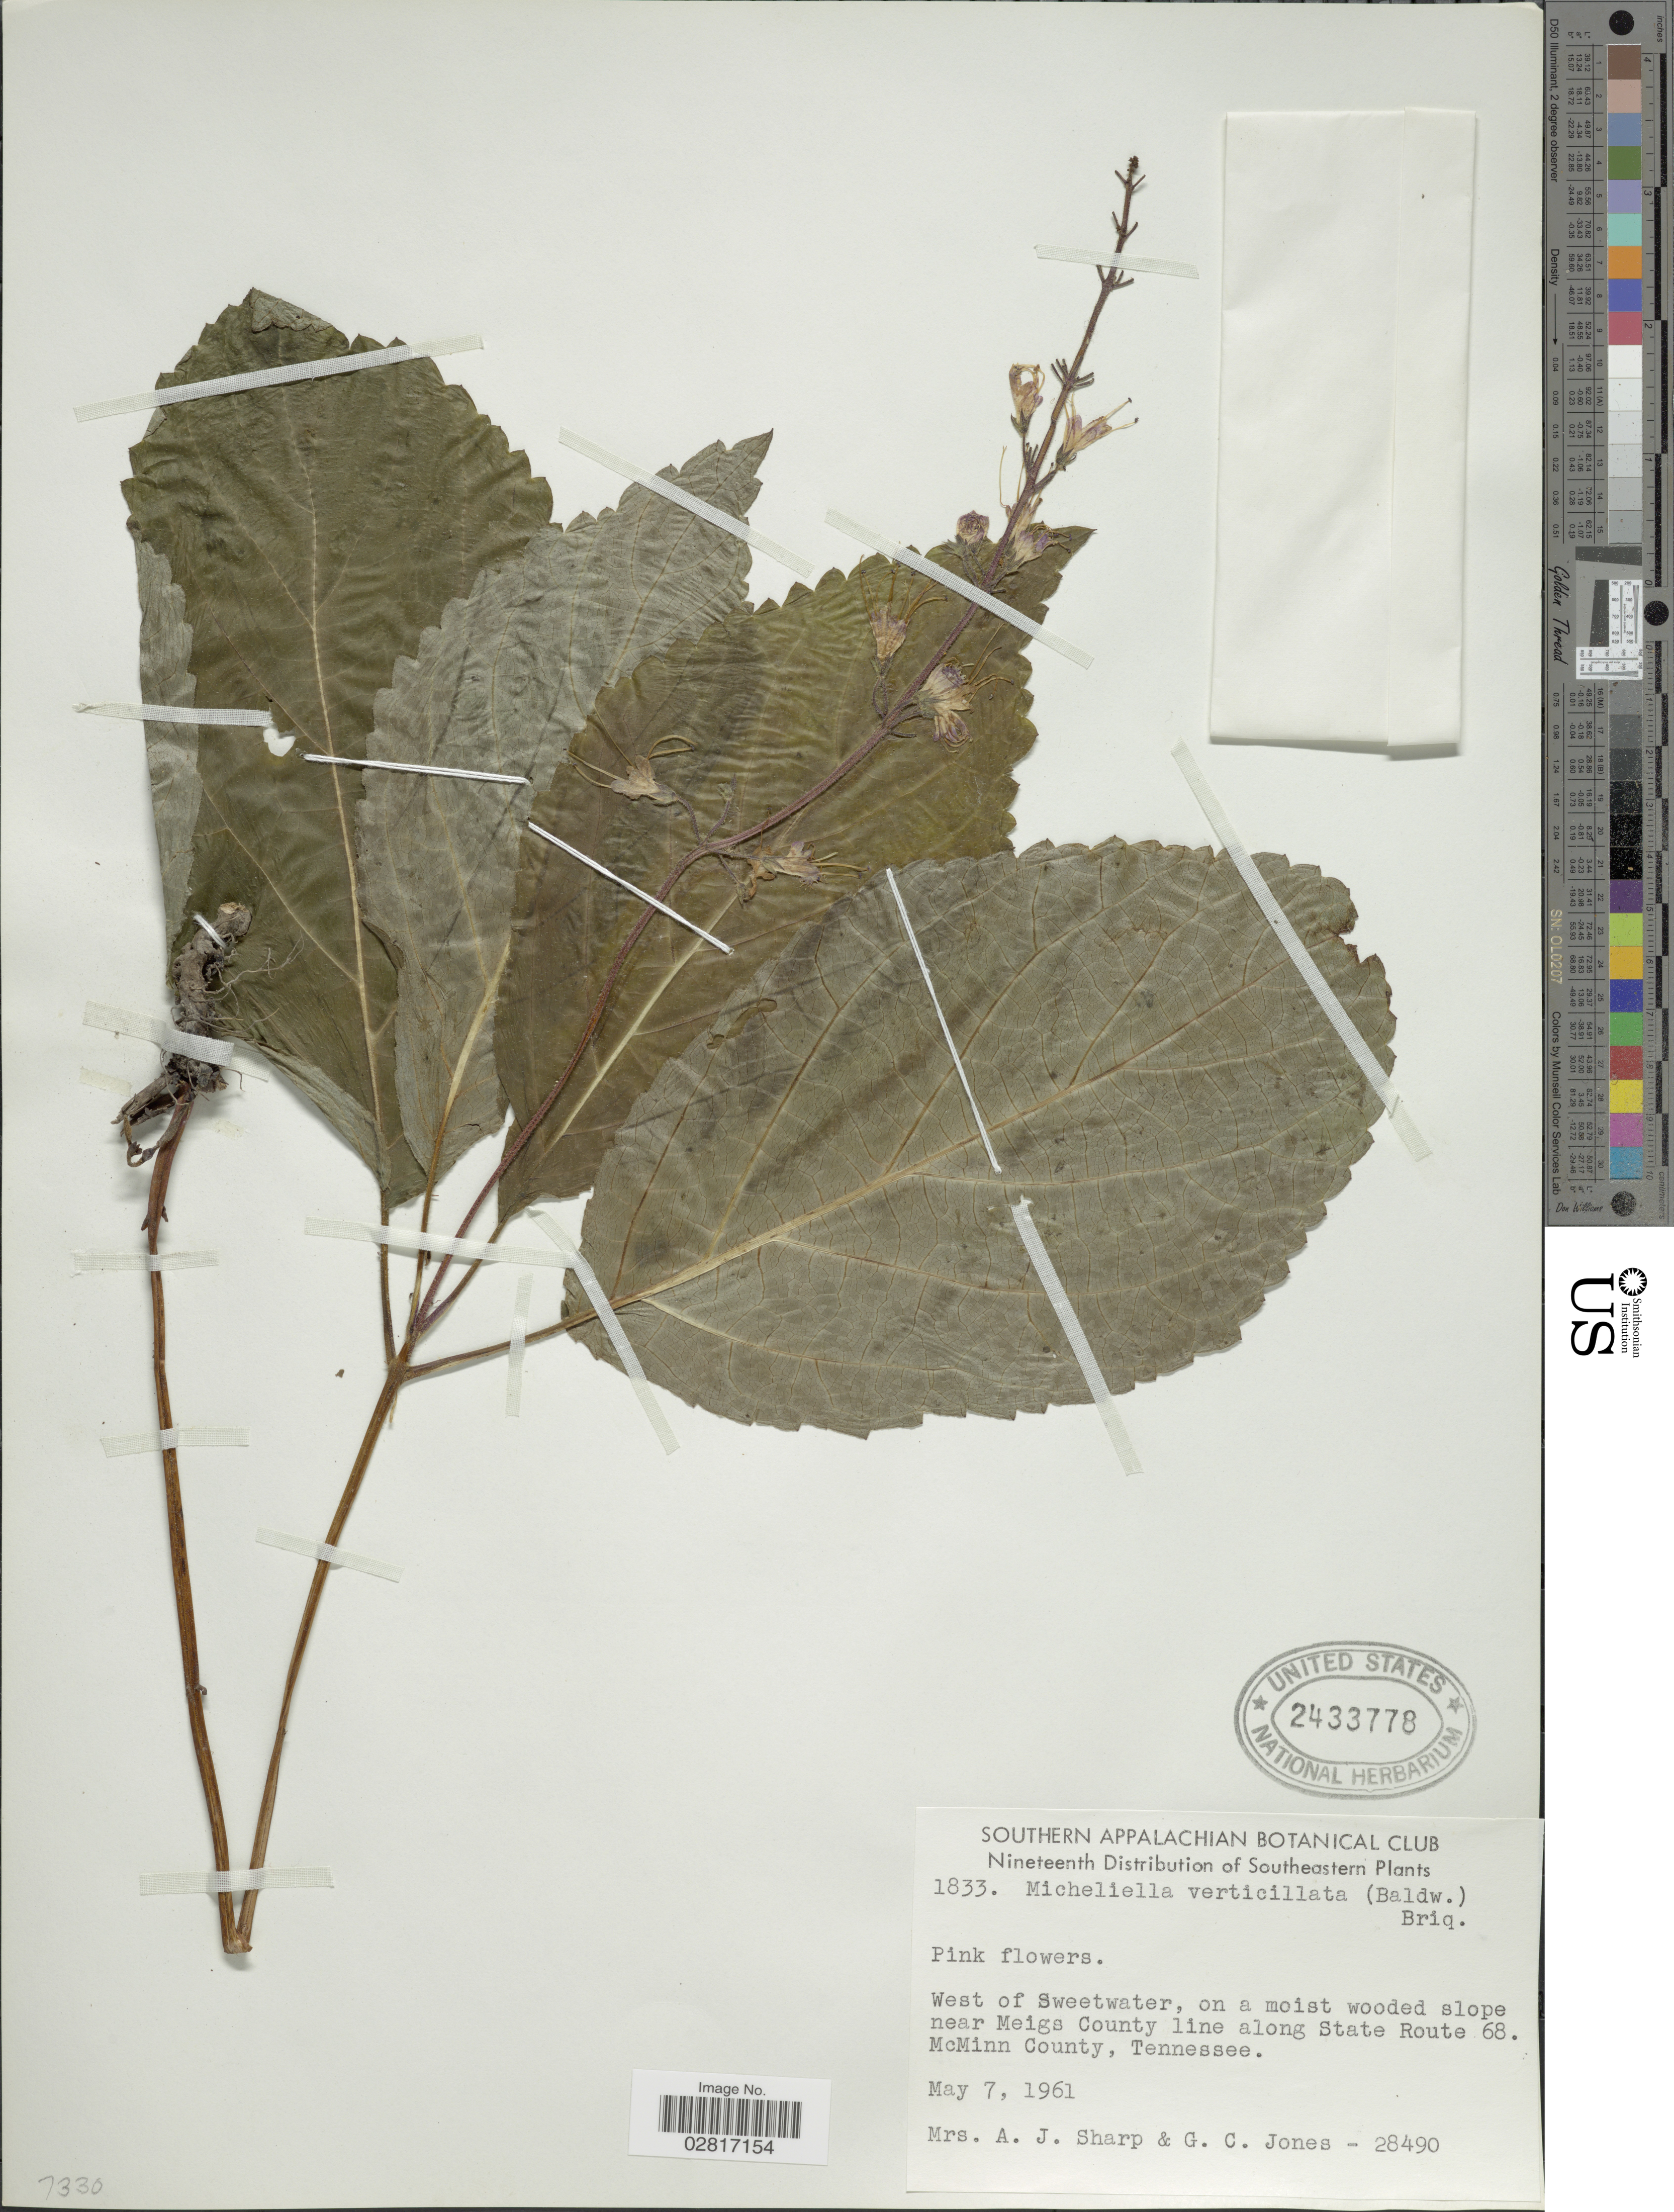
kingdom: Plantae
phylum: Tracheophyta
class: Magnoliopsida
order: Lamiales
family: Lamiaceae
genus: Collinsonia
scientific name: Collinsonia verticillata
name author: Baldwin ex Elliott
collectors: Mrs A. J. Sharp & G. C. Jones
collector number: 28490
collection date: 1961-05-07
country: United States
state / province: Tennessee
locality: Southeastern, West of Sweetwater, on a moist wooded slope near Meigs County line along State Route 68, McMinn County.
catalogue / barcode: US 2433778